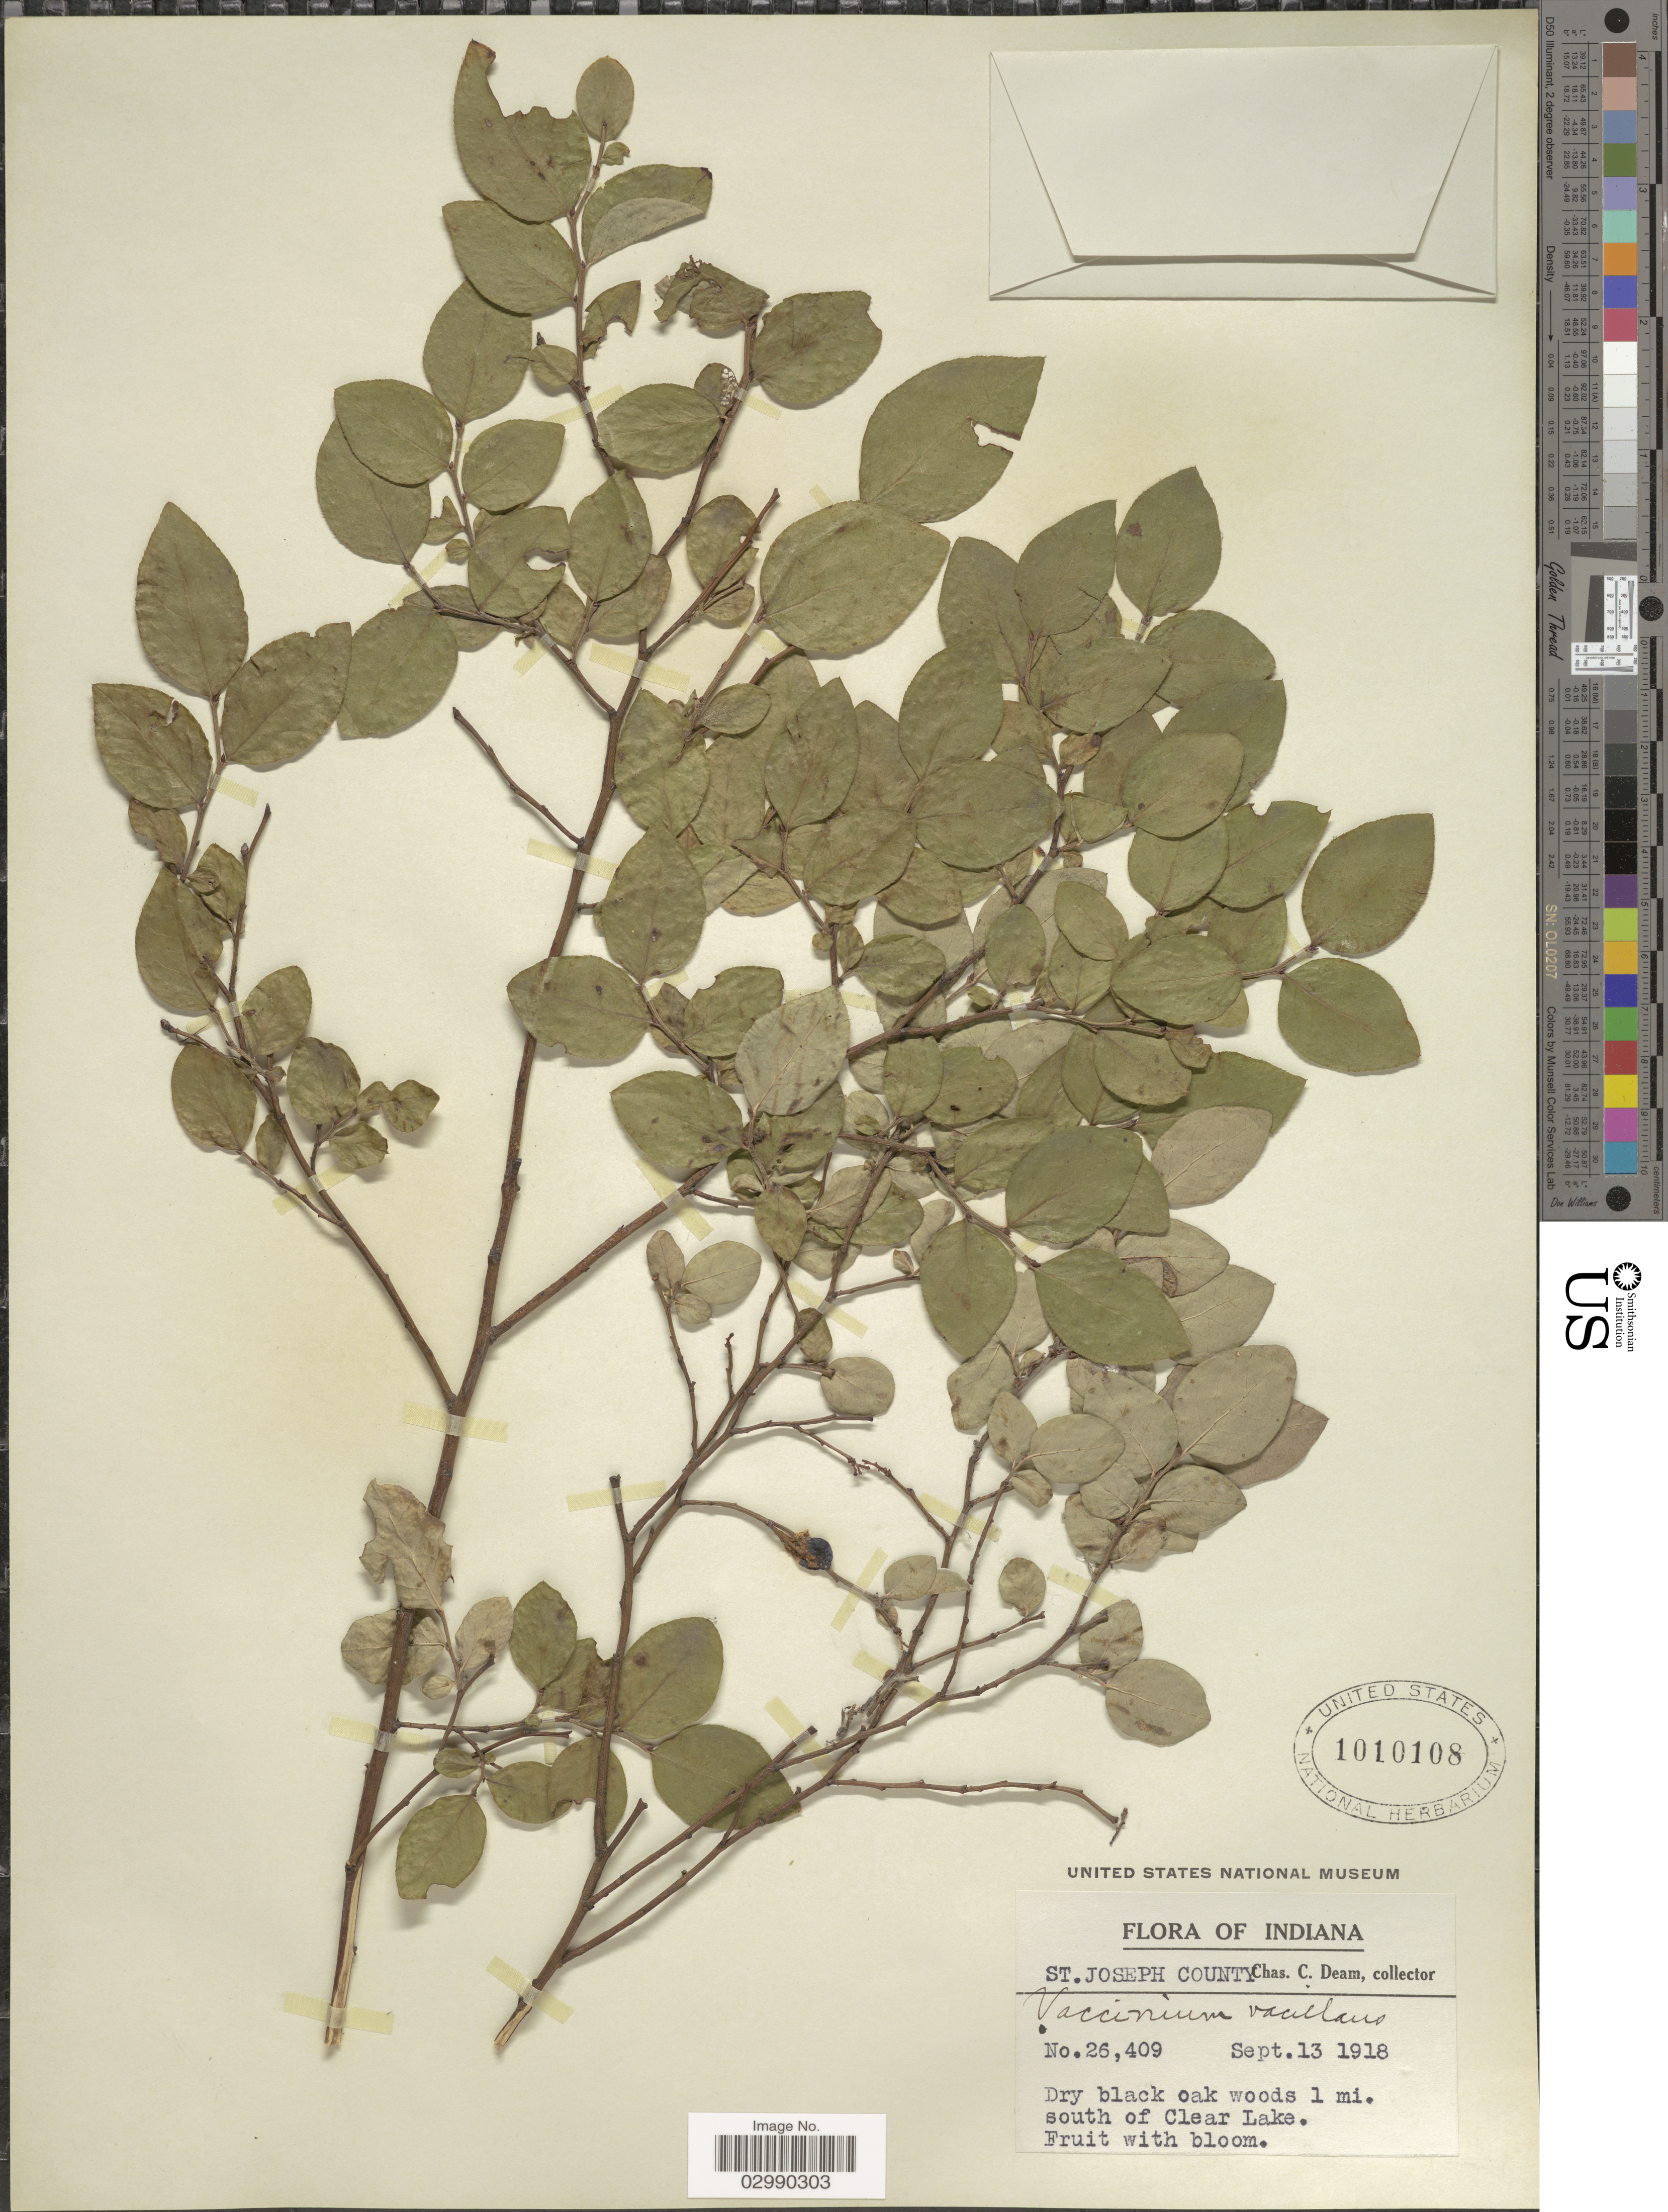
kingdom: Plantae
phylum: Tracheophyta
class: Magnoliopsida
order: Ericales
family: Ericaceae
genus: Vaccinium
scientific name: Vaccinium vacillans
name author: Kalm ex Torr.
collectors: C. Deam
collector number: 26409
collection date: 1918-09-13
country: United States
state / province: Indiana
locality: St. Joseph County, Dry back oak woods 1 mi. south of Clear Lake.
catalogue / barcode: US 1010108